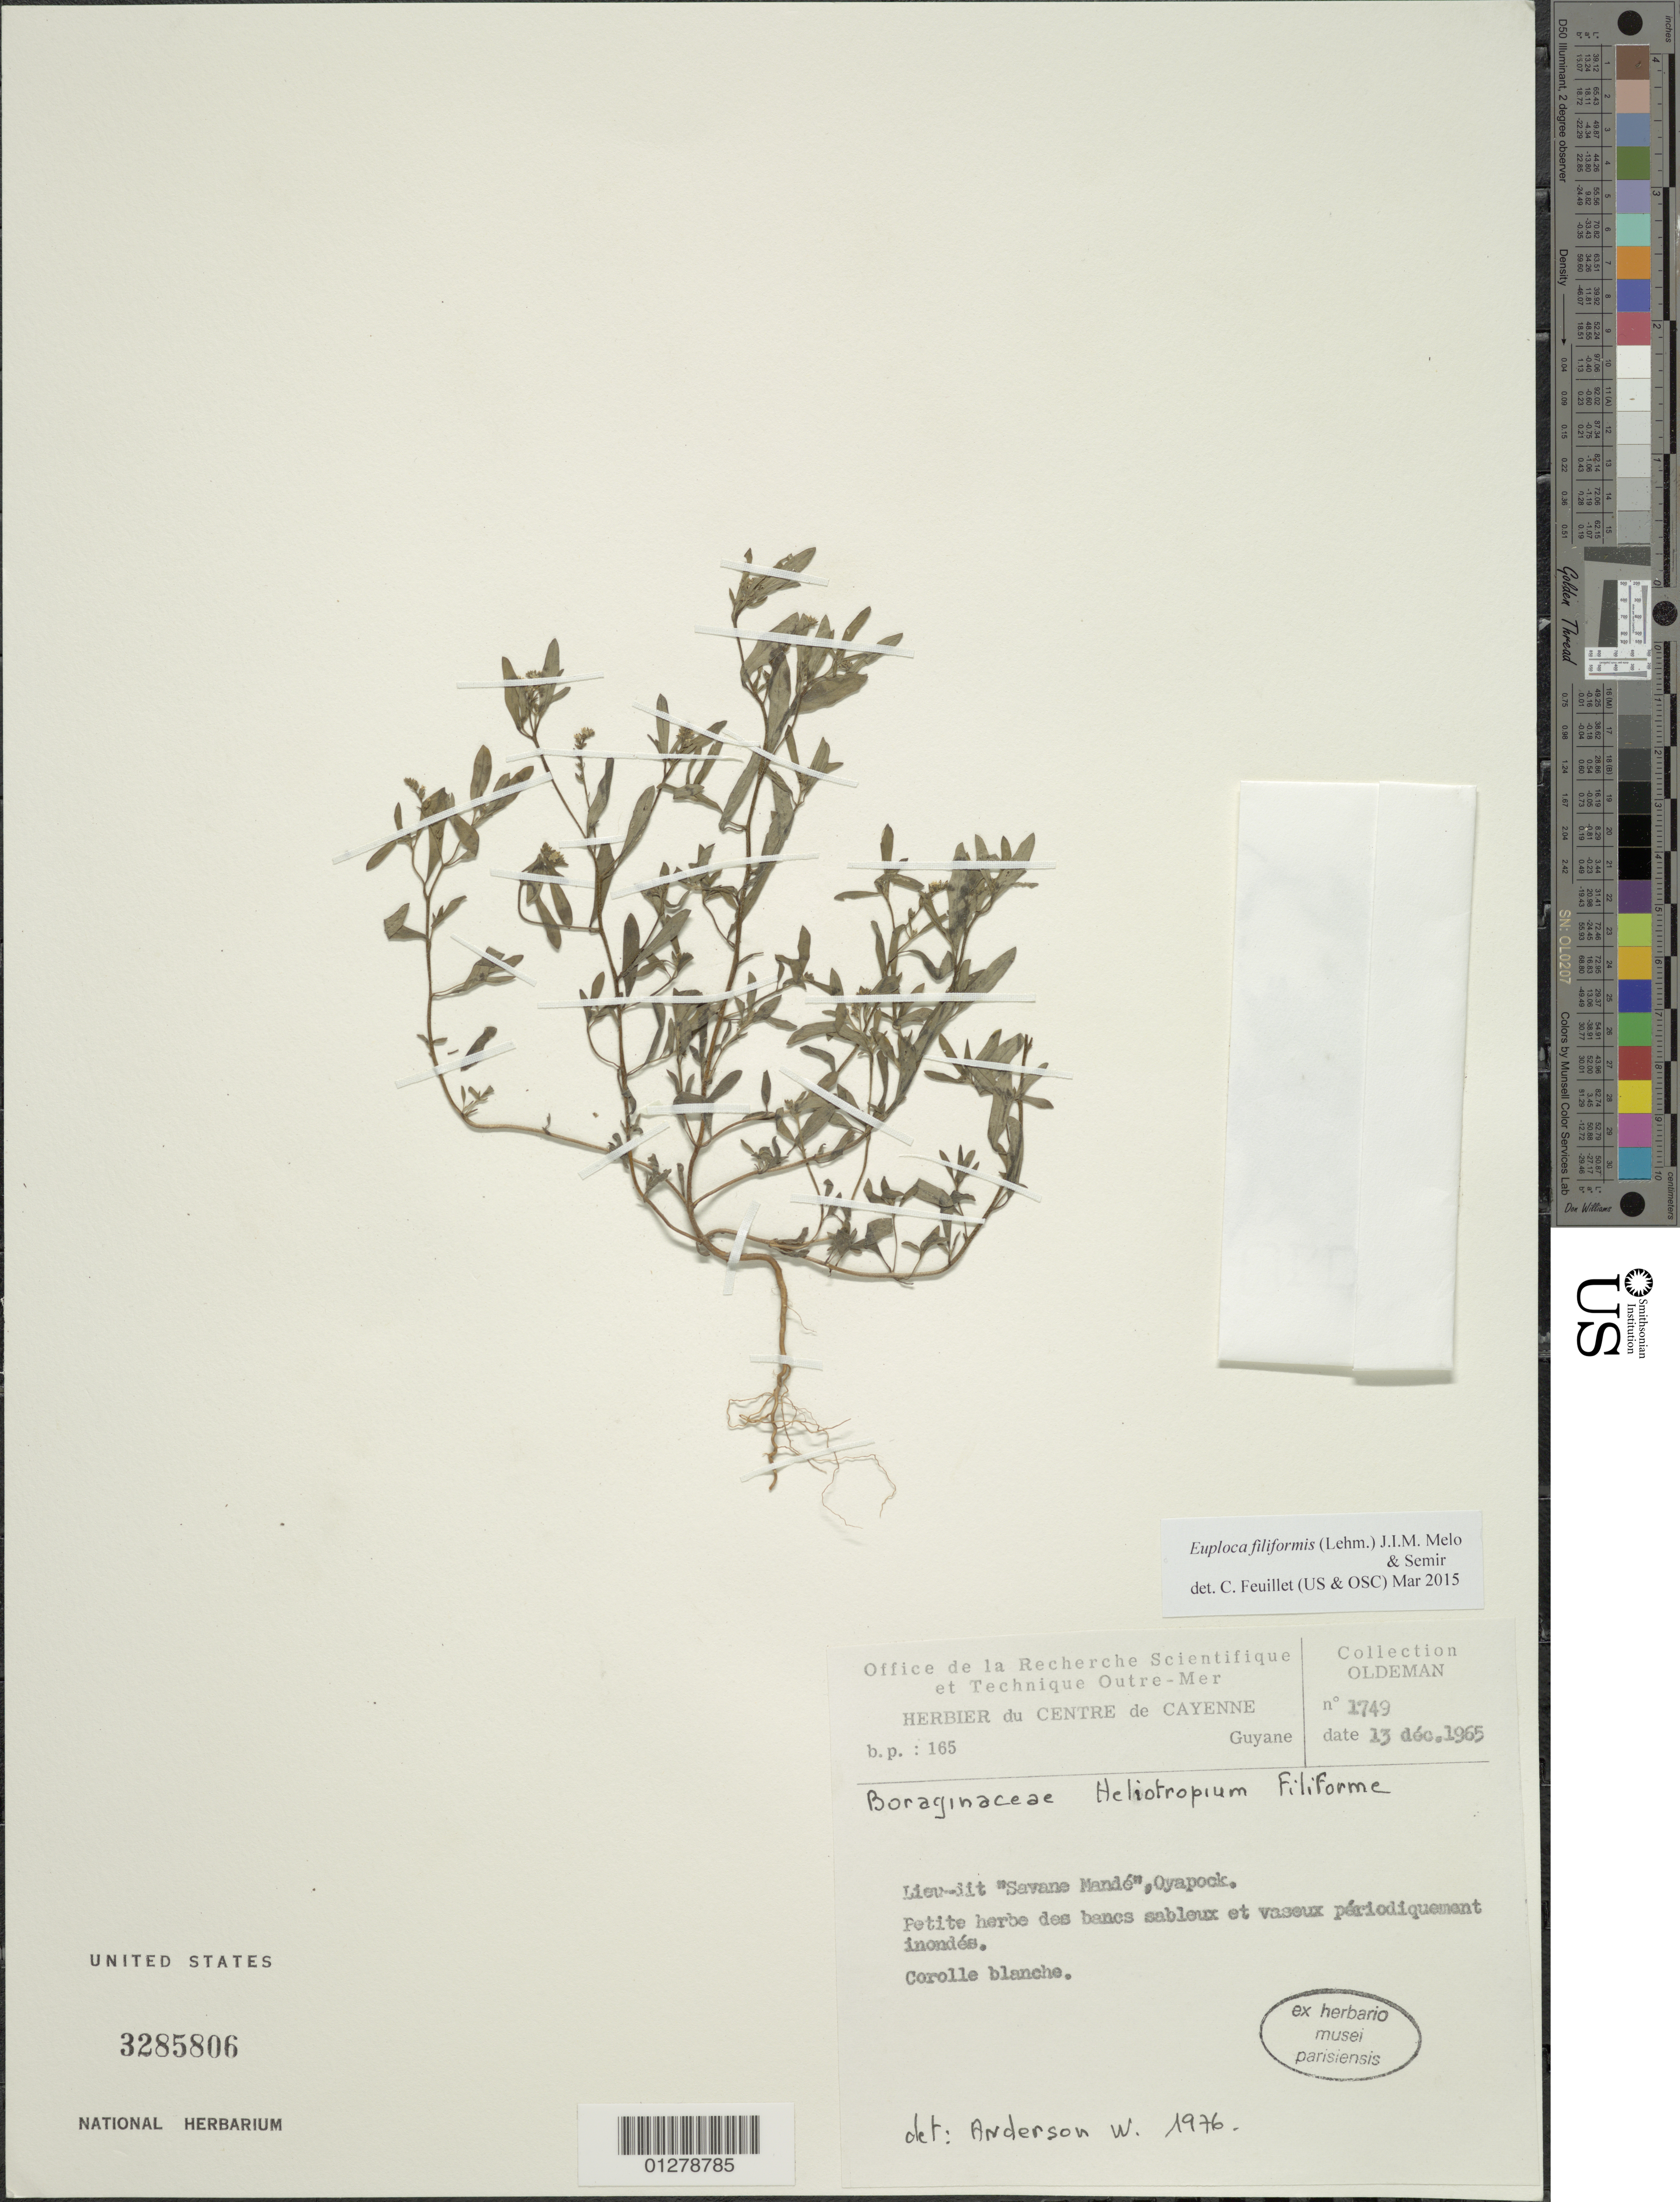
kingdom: Plantae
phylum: Tracheophyta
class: Magnoliopsida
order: Boraginales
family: Heliotropiaceae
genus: Euploca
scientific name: Euploca filiformis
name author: (Lehm.) J.I.M. Melo & Semir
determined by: Feuillet, C.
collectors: R. Oldeman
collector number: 1749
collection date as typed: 13 Dec 1965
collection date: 1965-12-13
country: French Guiana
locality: Lieu-dit "savane Mande", Oyapock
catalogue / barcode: US 3285806